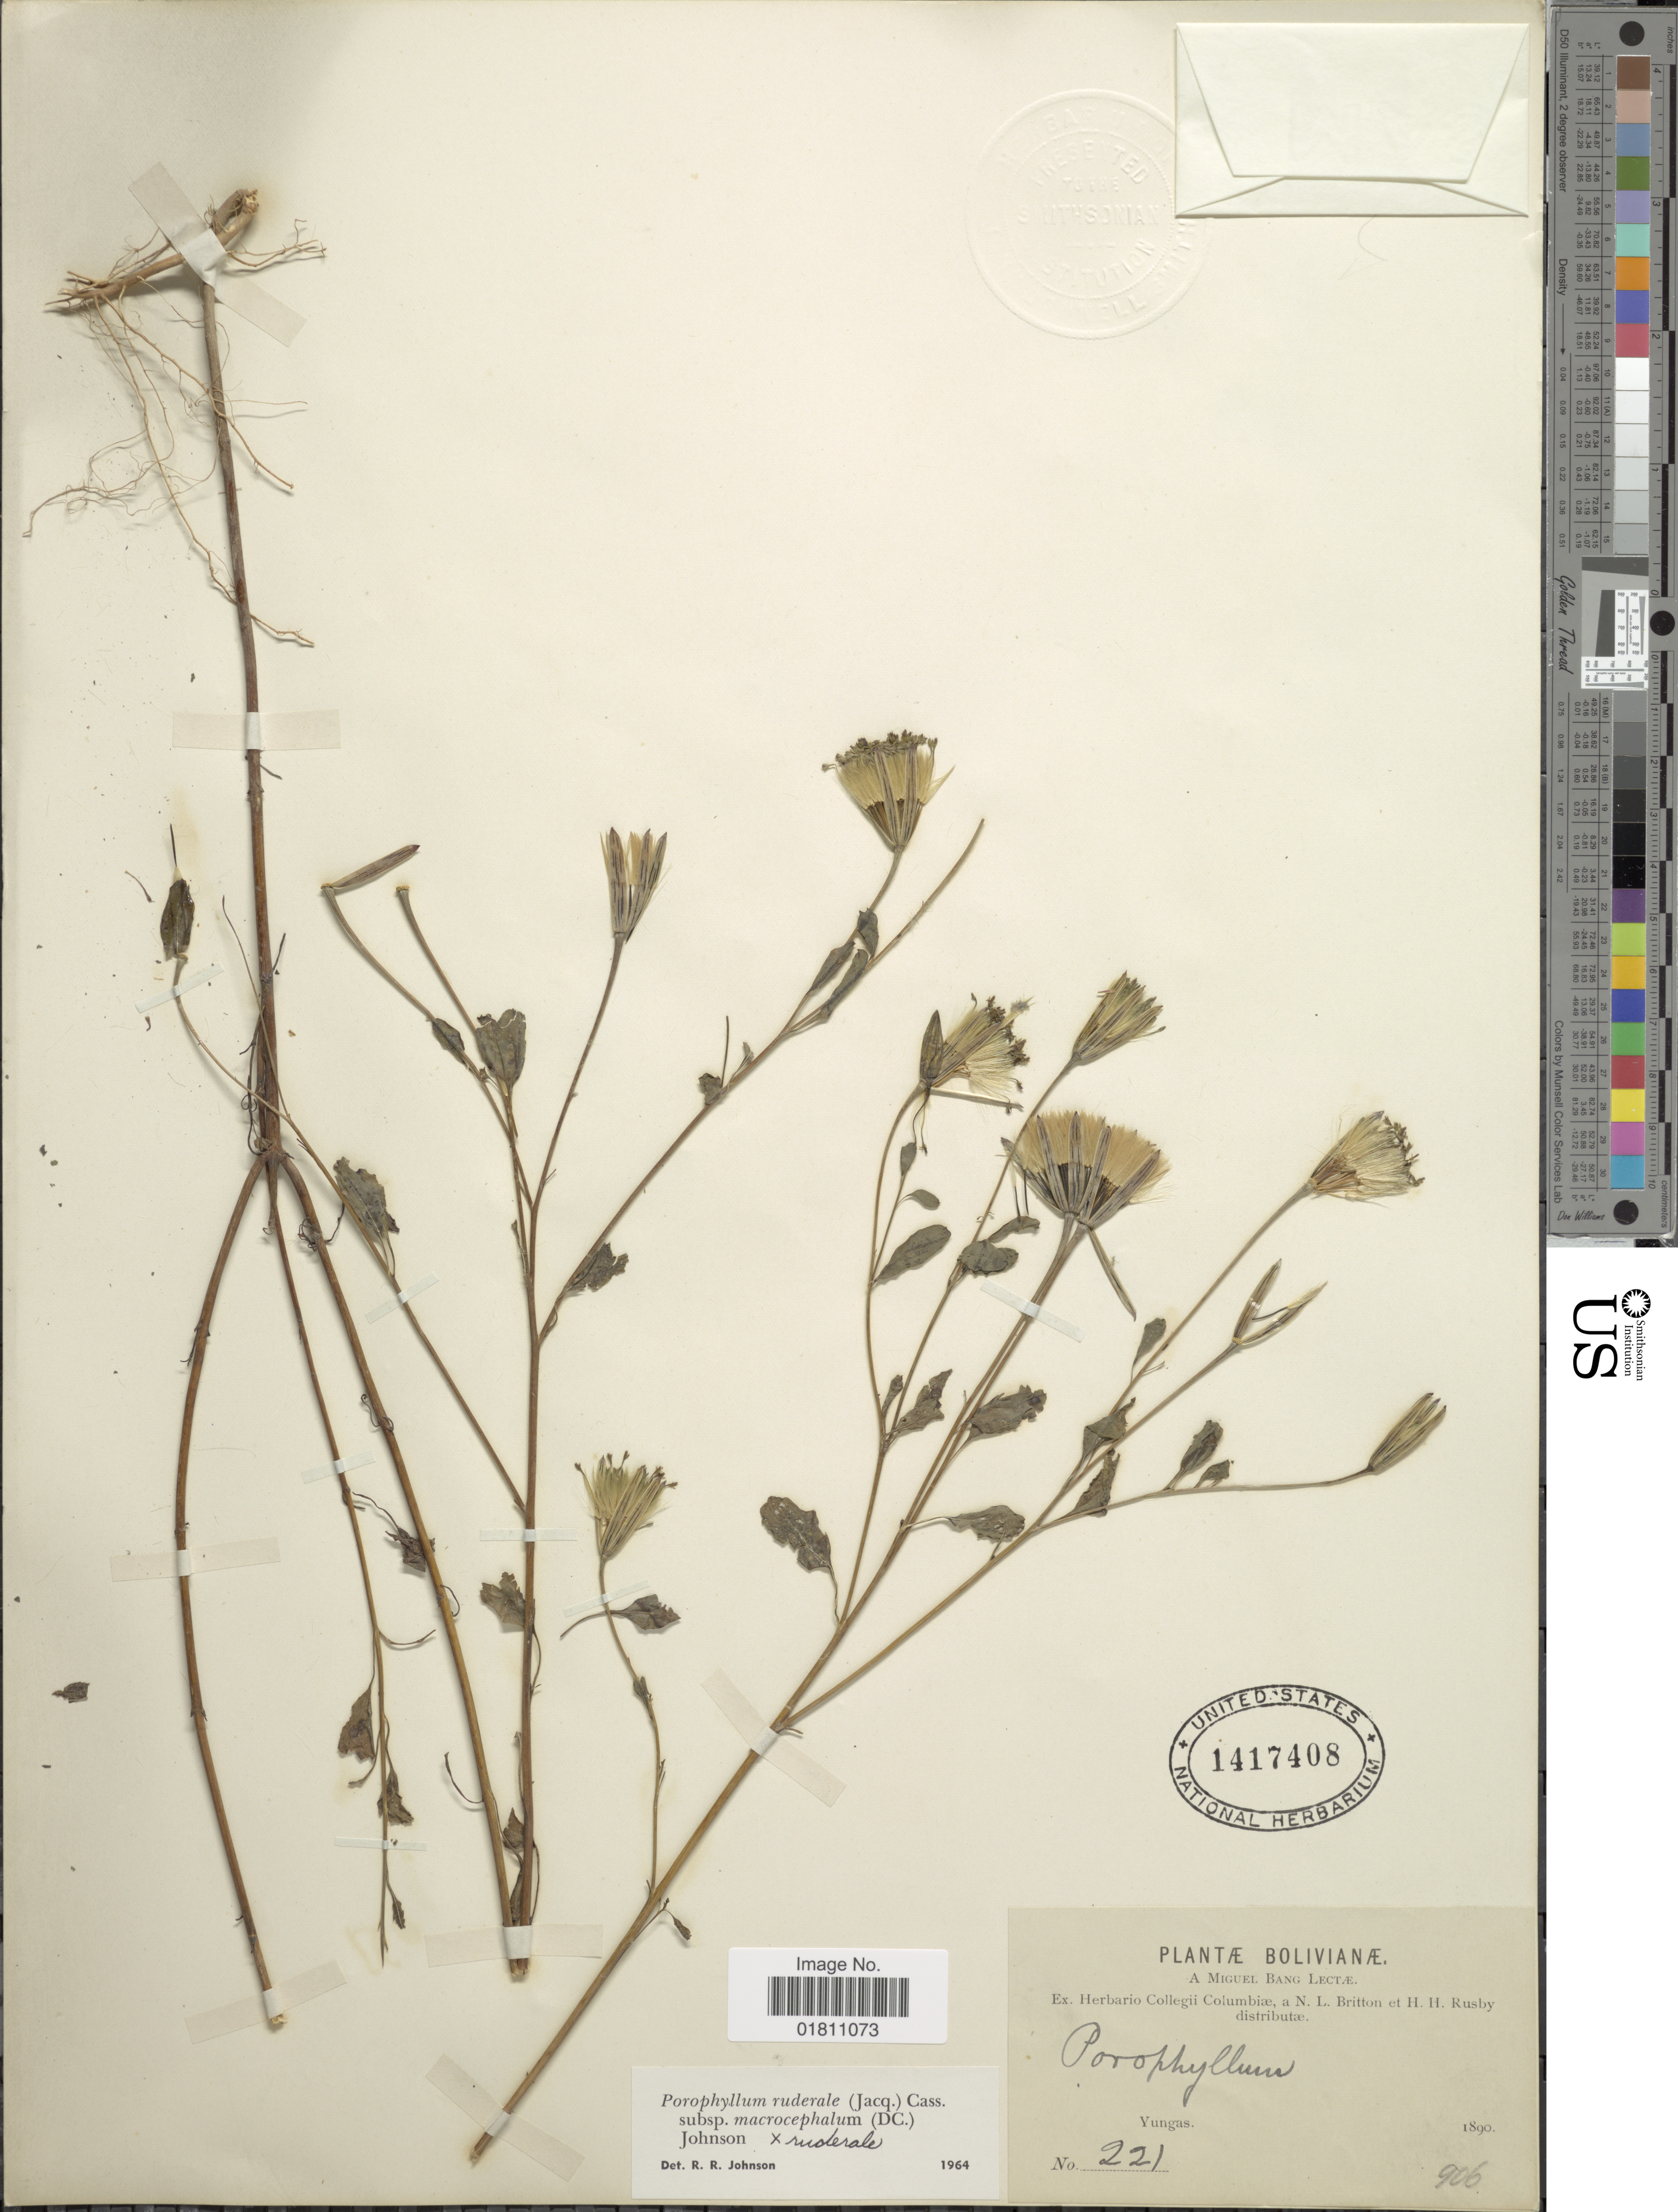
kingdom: Plantae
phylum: Tracheophyta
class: Magnoliopsida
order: Asterales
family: Asteraceae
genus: Porophyllum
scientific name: Porophyllum ruderale subsp. ruderale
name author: (Jacq.) Cass.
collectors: M. Bang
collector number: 221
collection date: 1890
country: Bolivia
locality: Yungas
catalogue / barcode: US 1417408